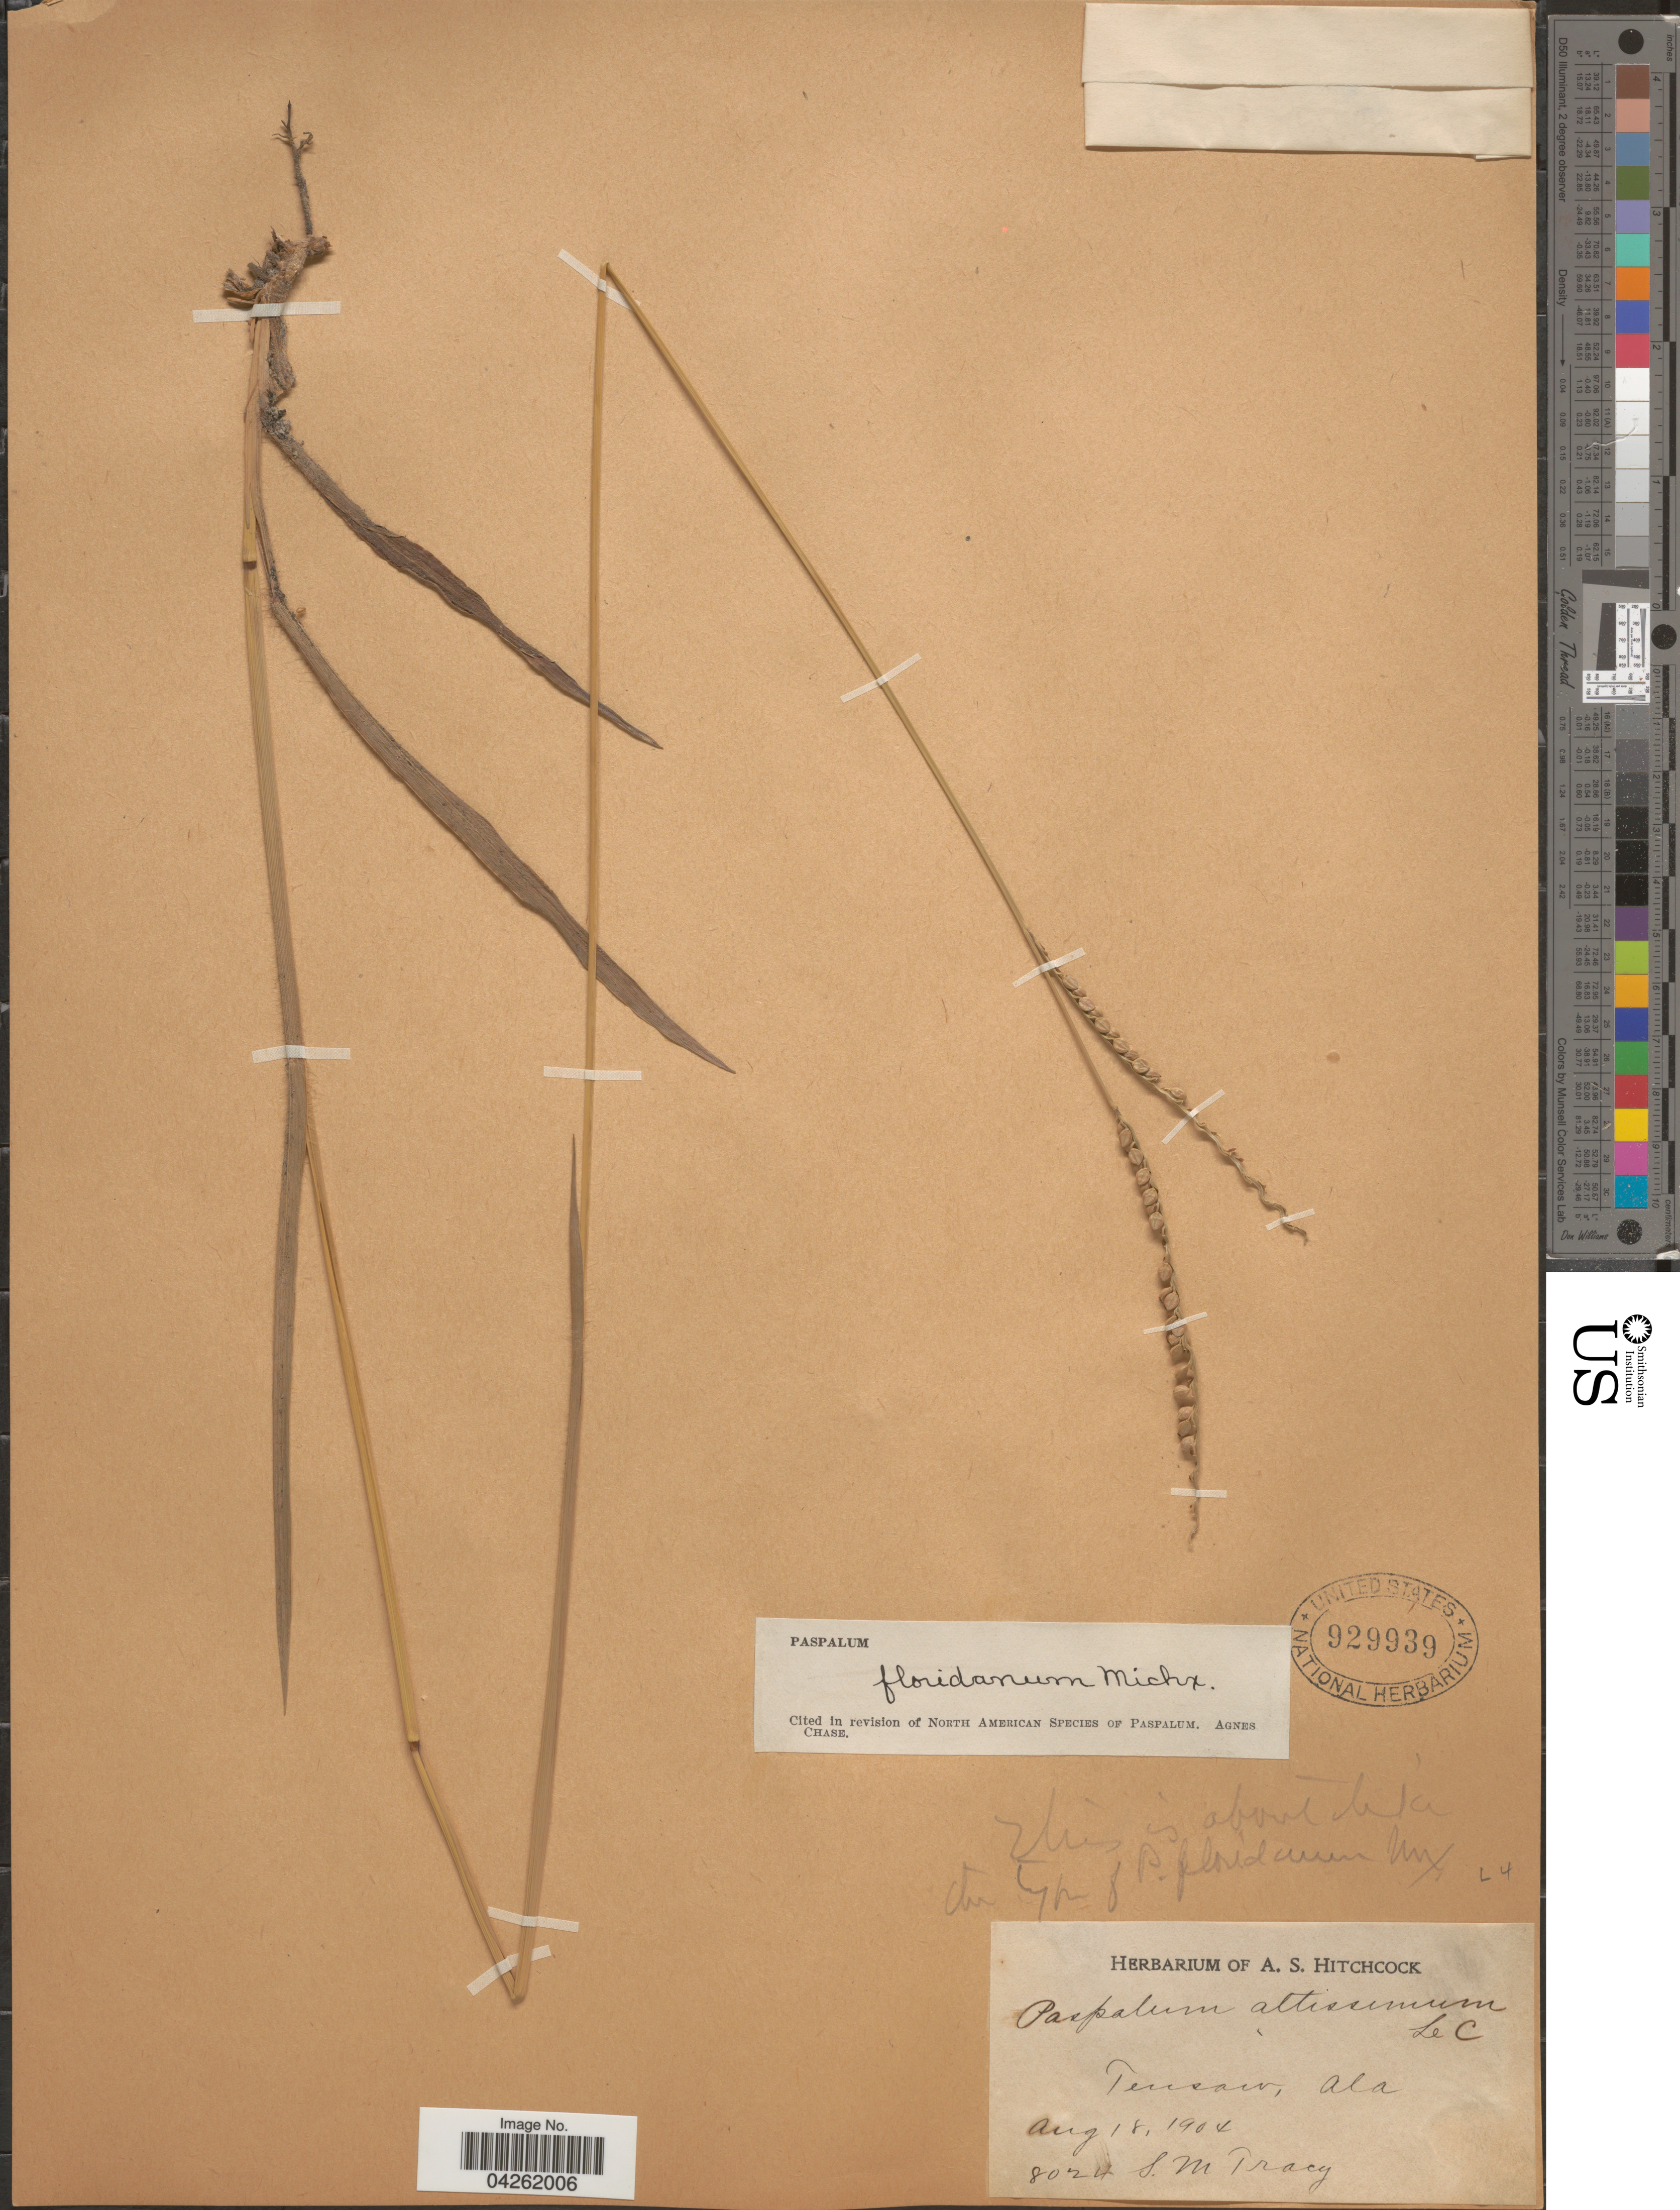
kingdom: Plantae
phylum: Tracheophyta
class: Liliopsida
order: Poales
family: Poaceae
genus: Paspalum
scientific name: Paspalum floridanum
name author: Michx.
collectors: S. M. Tracy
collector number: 8024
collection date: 1904-08-18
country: United States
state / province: Alabama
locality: Tensaw.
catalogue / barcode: US 929939